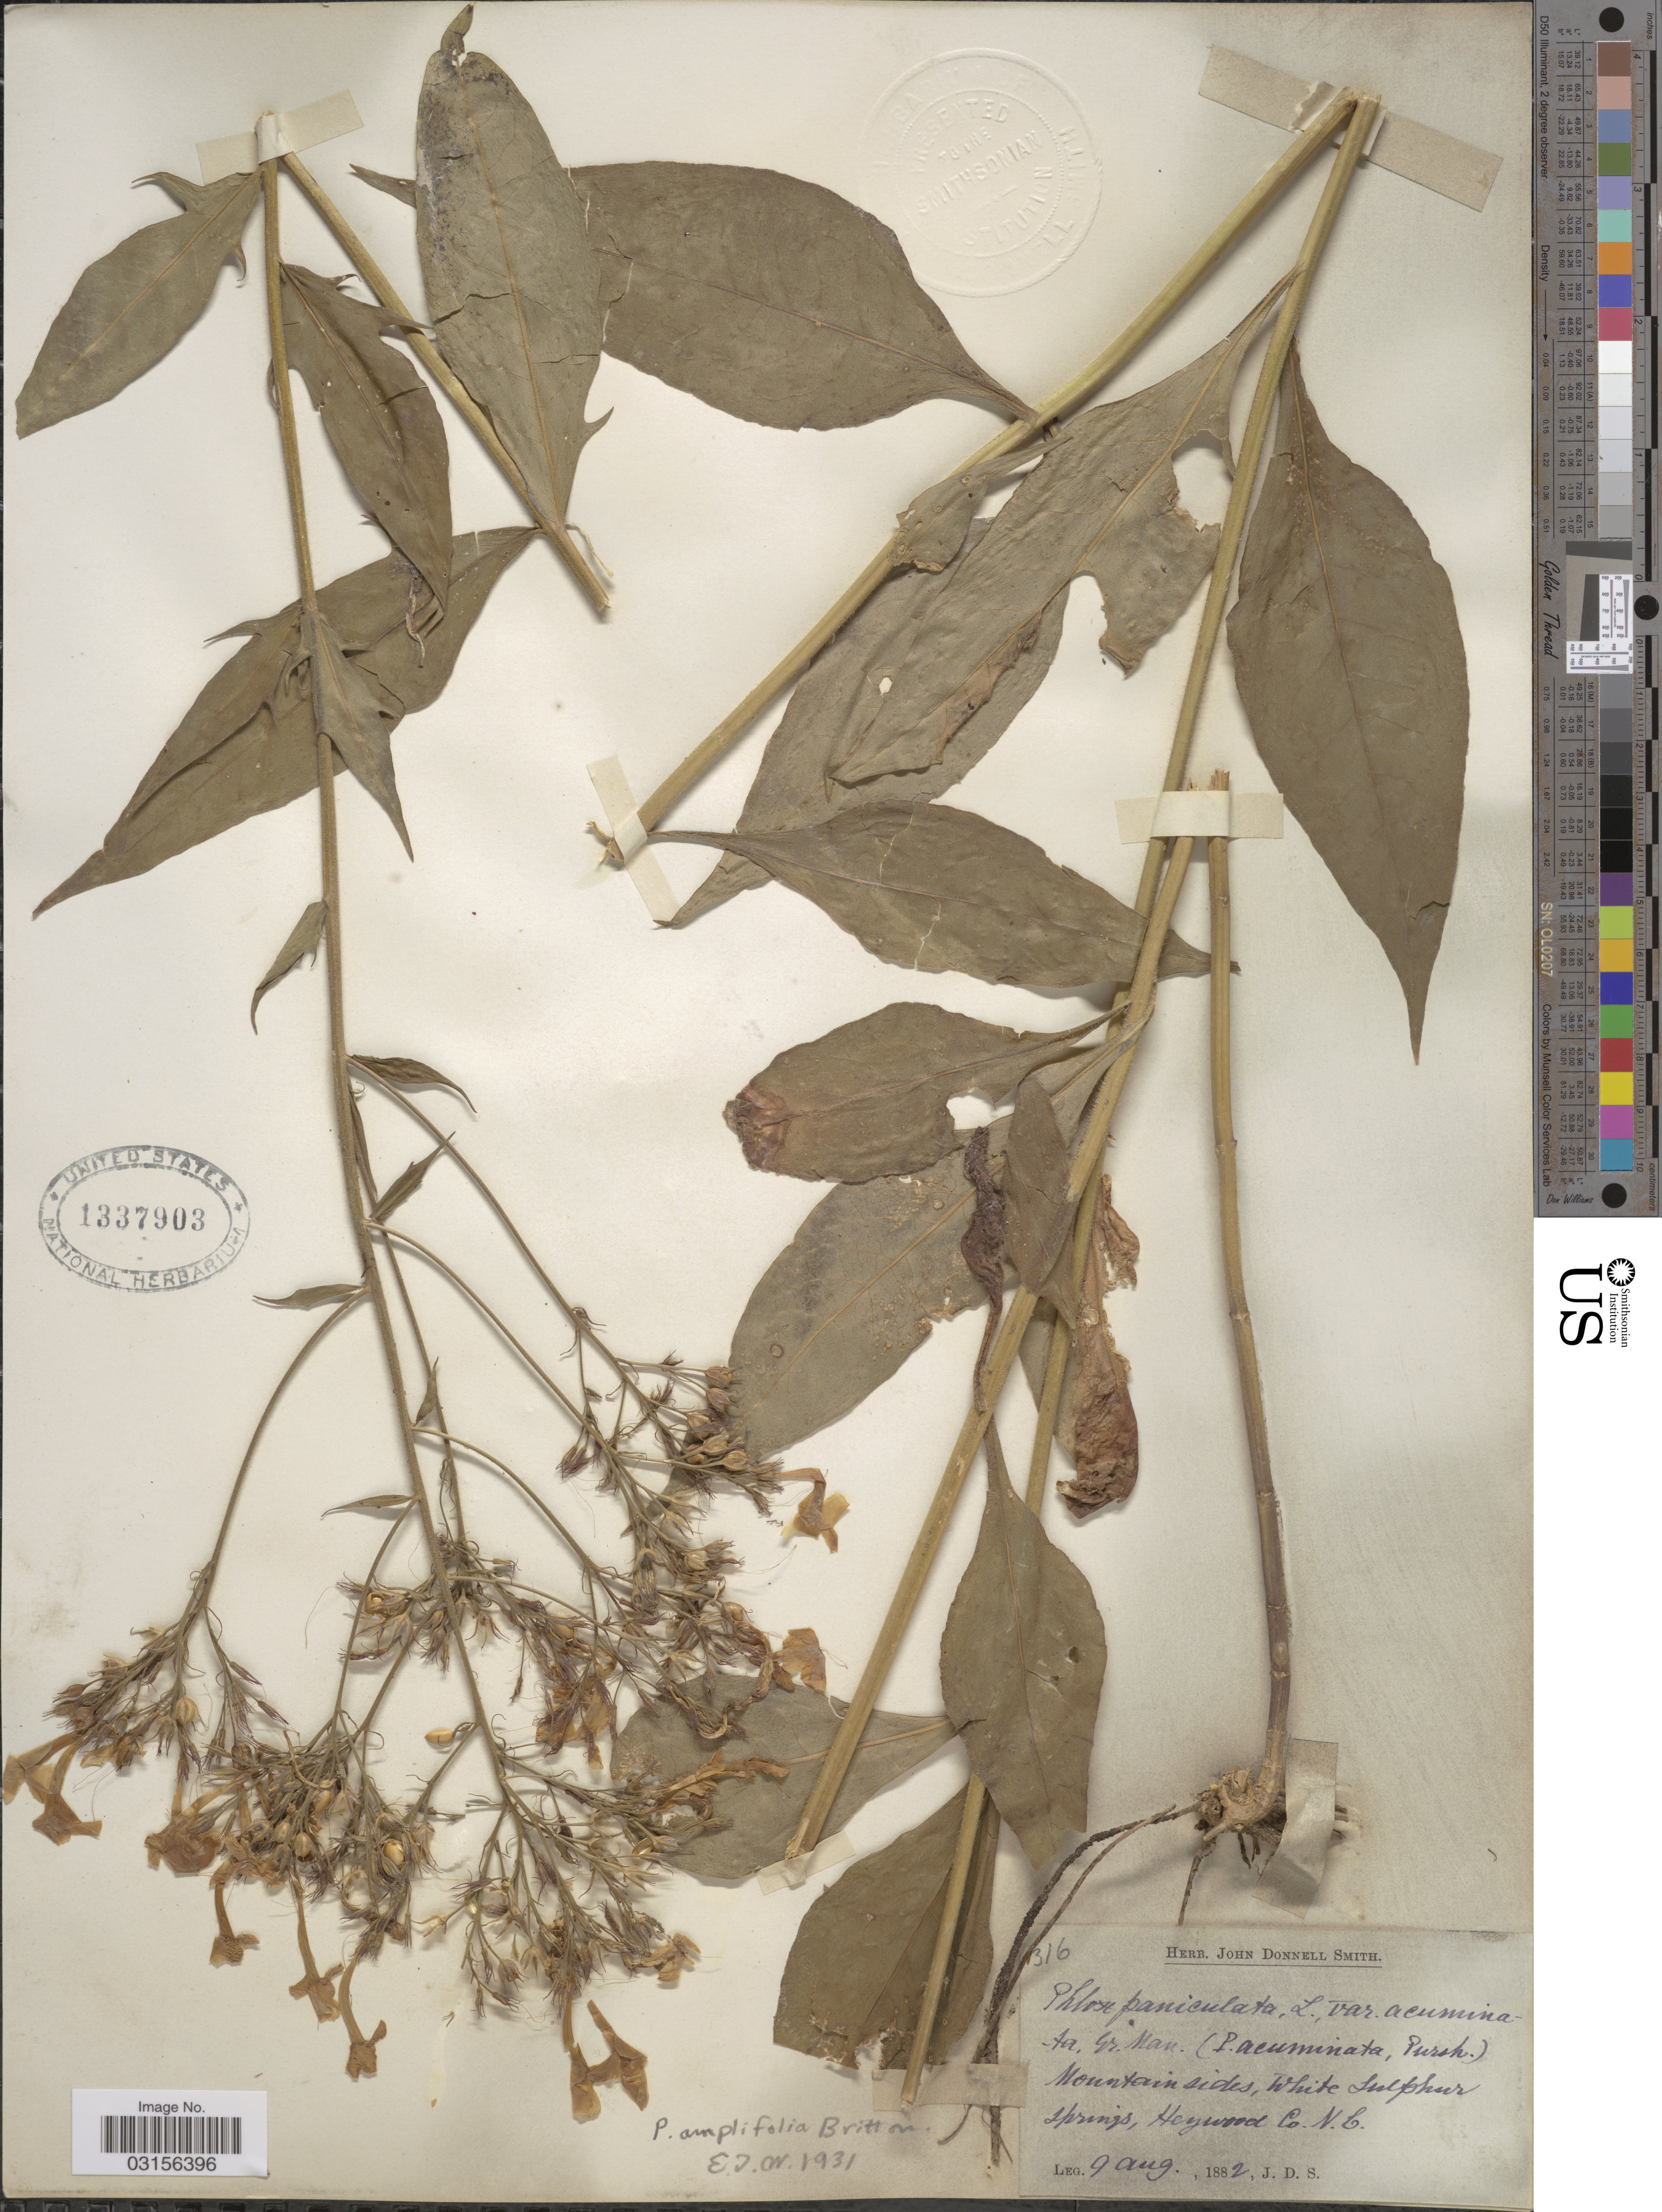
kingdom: Plantae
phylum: Tracheophyta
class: Magnoliopsida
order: Ericales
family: Polemoniaceae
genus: Phlox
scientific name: Phlox amplifolia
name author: Britton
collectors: J. Donnell Smith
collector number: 316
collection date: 1882-08-09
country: United States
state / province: North Carolina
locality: Mountain sides, White Sulphur Springs, Heywood Co. N. C.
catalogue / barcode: US 1337903